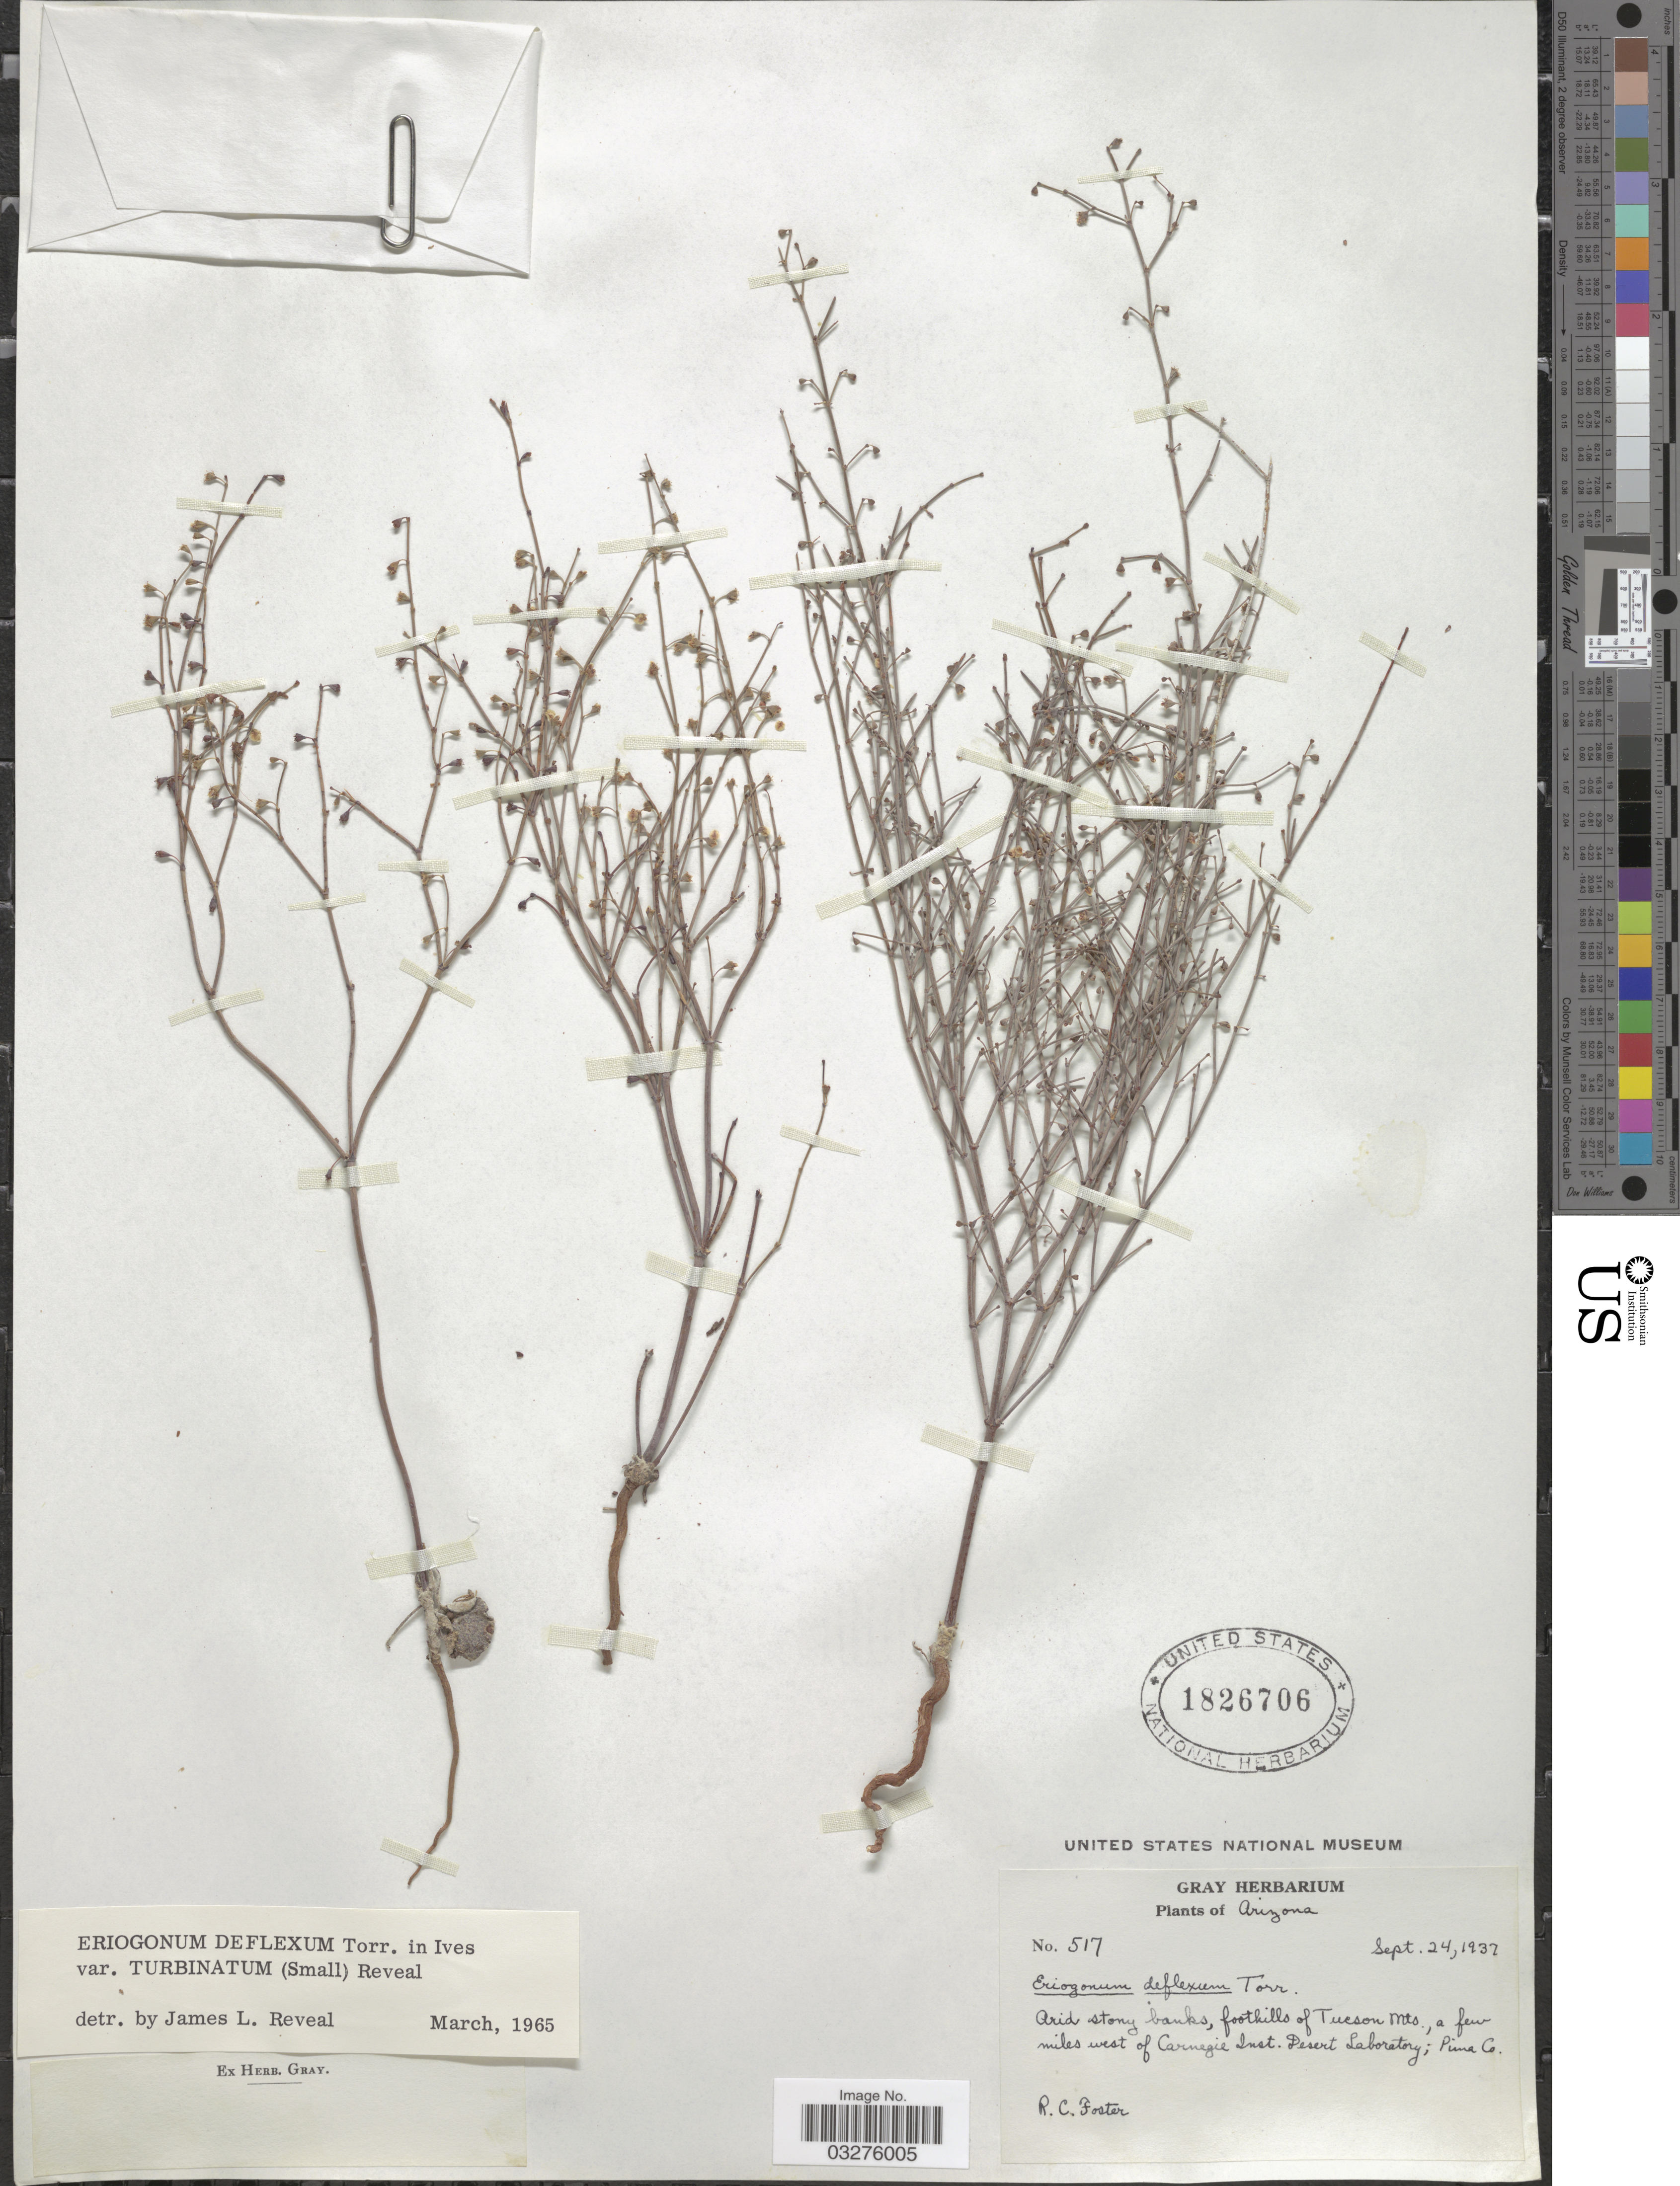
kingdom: Plantae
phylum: Tracheophyta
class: Magnoliopsida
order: Caryophyllales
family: Polygonaceae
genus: Eriogonum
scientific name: Eriogonum deflexum var. turbinatum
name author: (Small) Reveal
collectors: R. C. Foster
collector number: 517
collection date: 1937-09-24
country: United States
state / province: Arizona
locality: Foothills of Tucson Mts., a few miles west of Carnegie Inst. Desert Laboratory; Pima Co.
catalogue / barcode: US 1826706